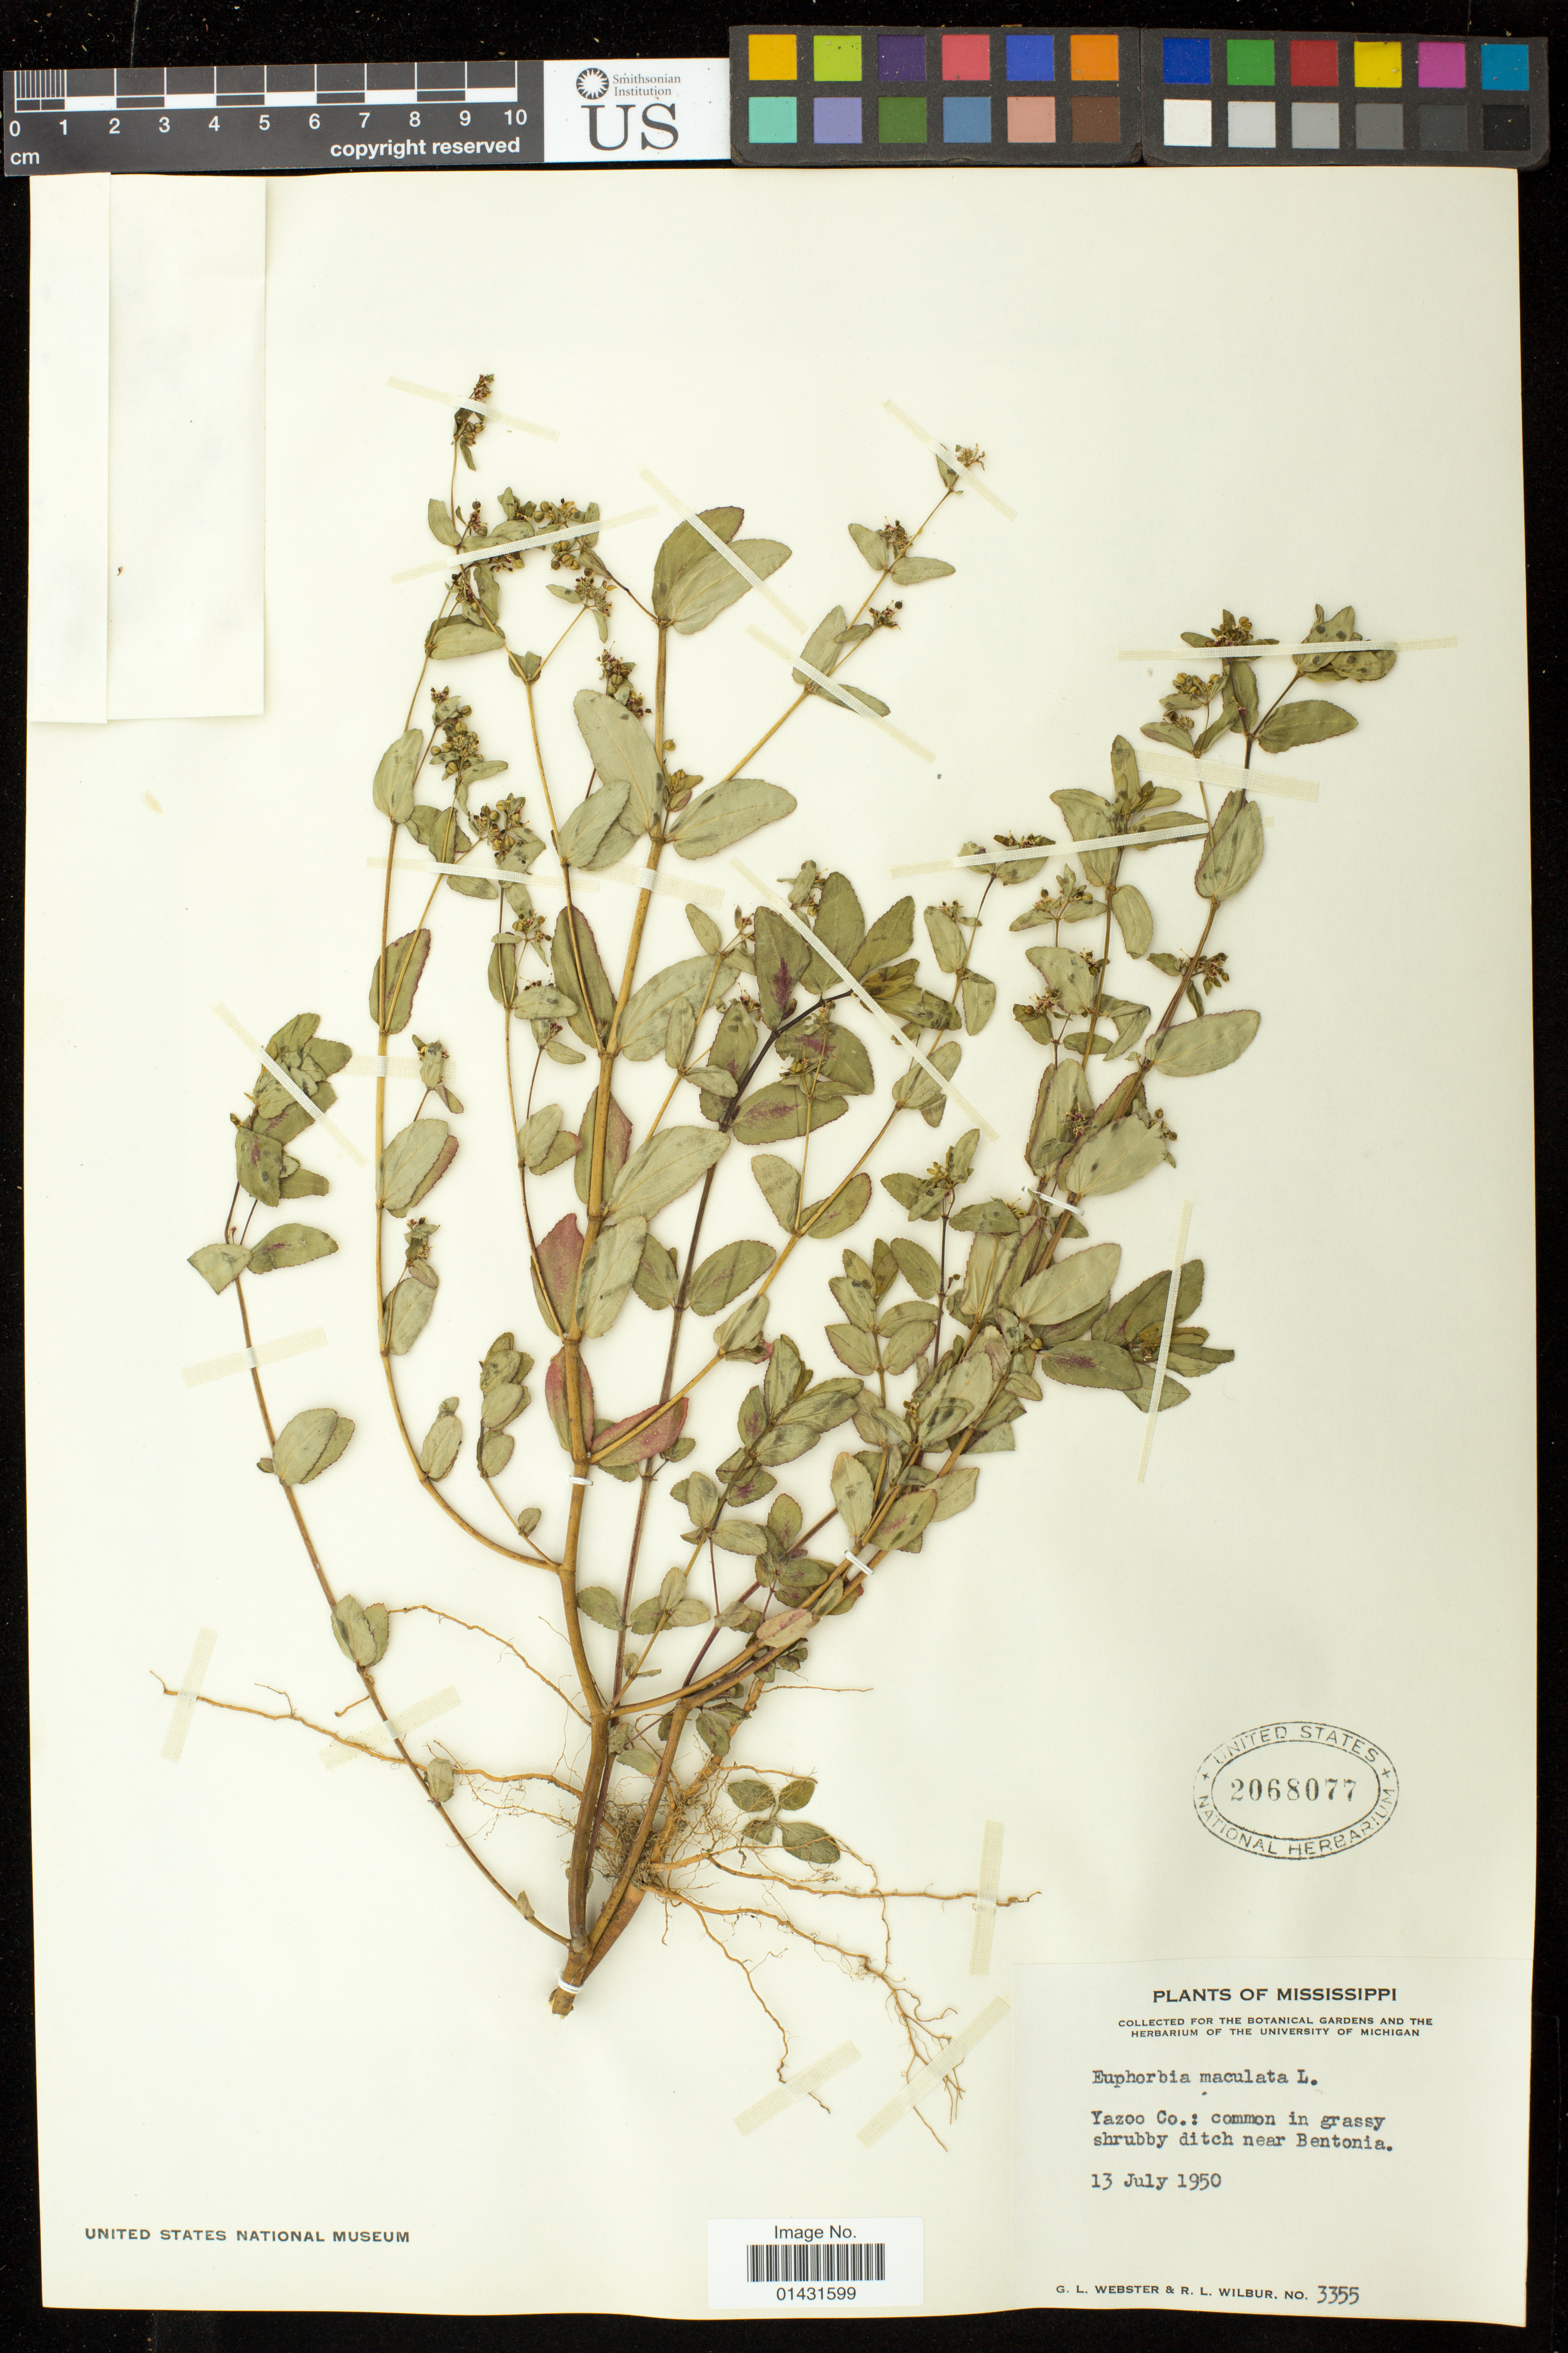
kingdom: Plantae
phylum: Tracheophyta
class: Magnoliopsida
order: Malpighiales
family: Euphorbiaceae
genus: Euphorbia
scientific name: Euphorbia hypericifolia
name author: L.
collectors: G. L. Webster & R. L. Wilbur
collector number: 3355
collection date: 1950-07-13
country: United States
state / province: Mississippi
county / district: Yazoo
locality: ditch near Bentonia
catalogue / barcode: US 2068077